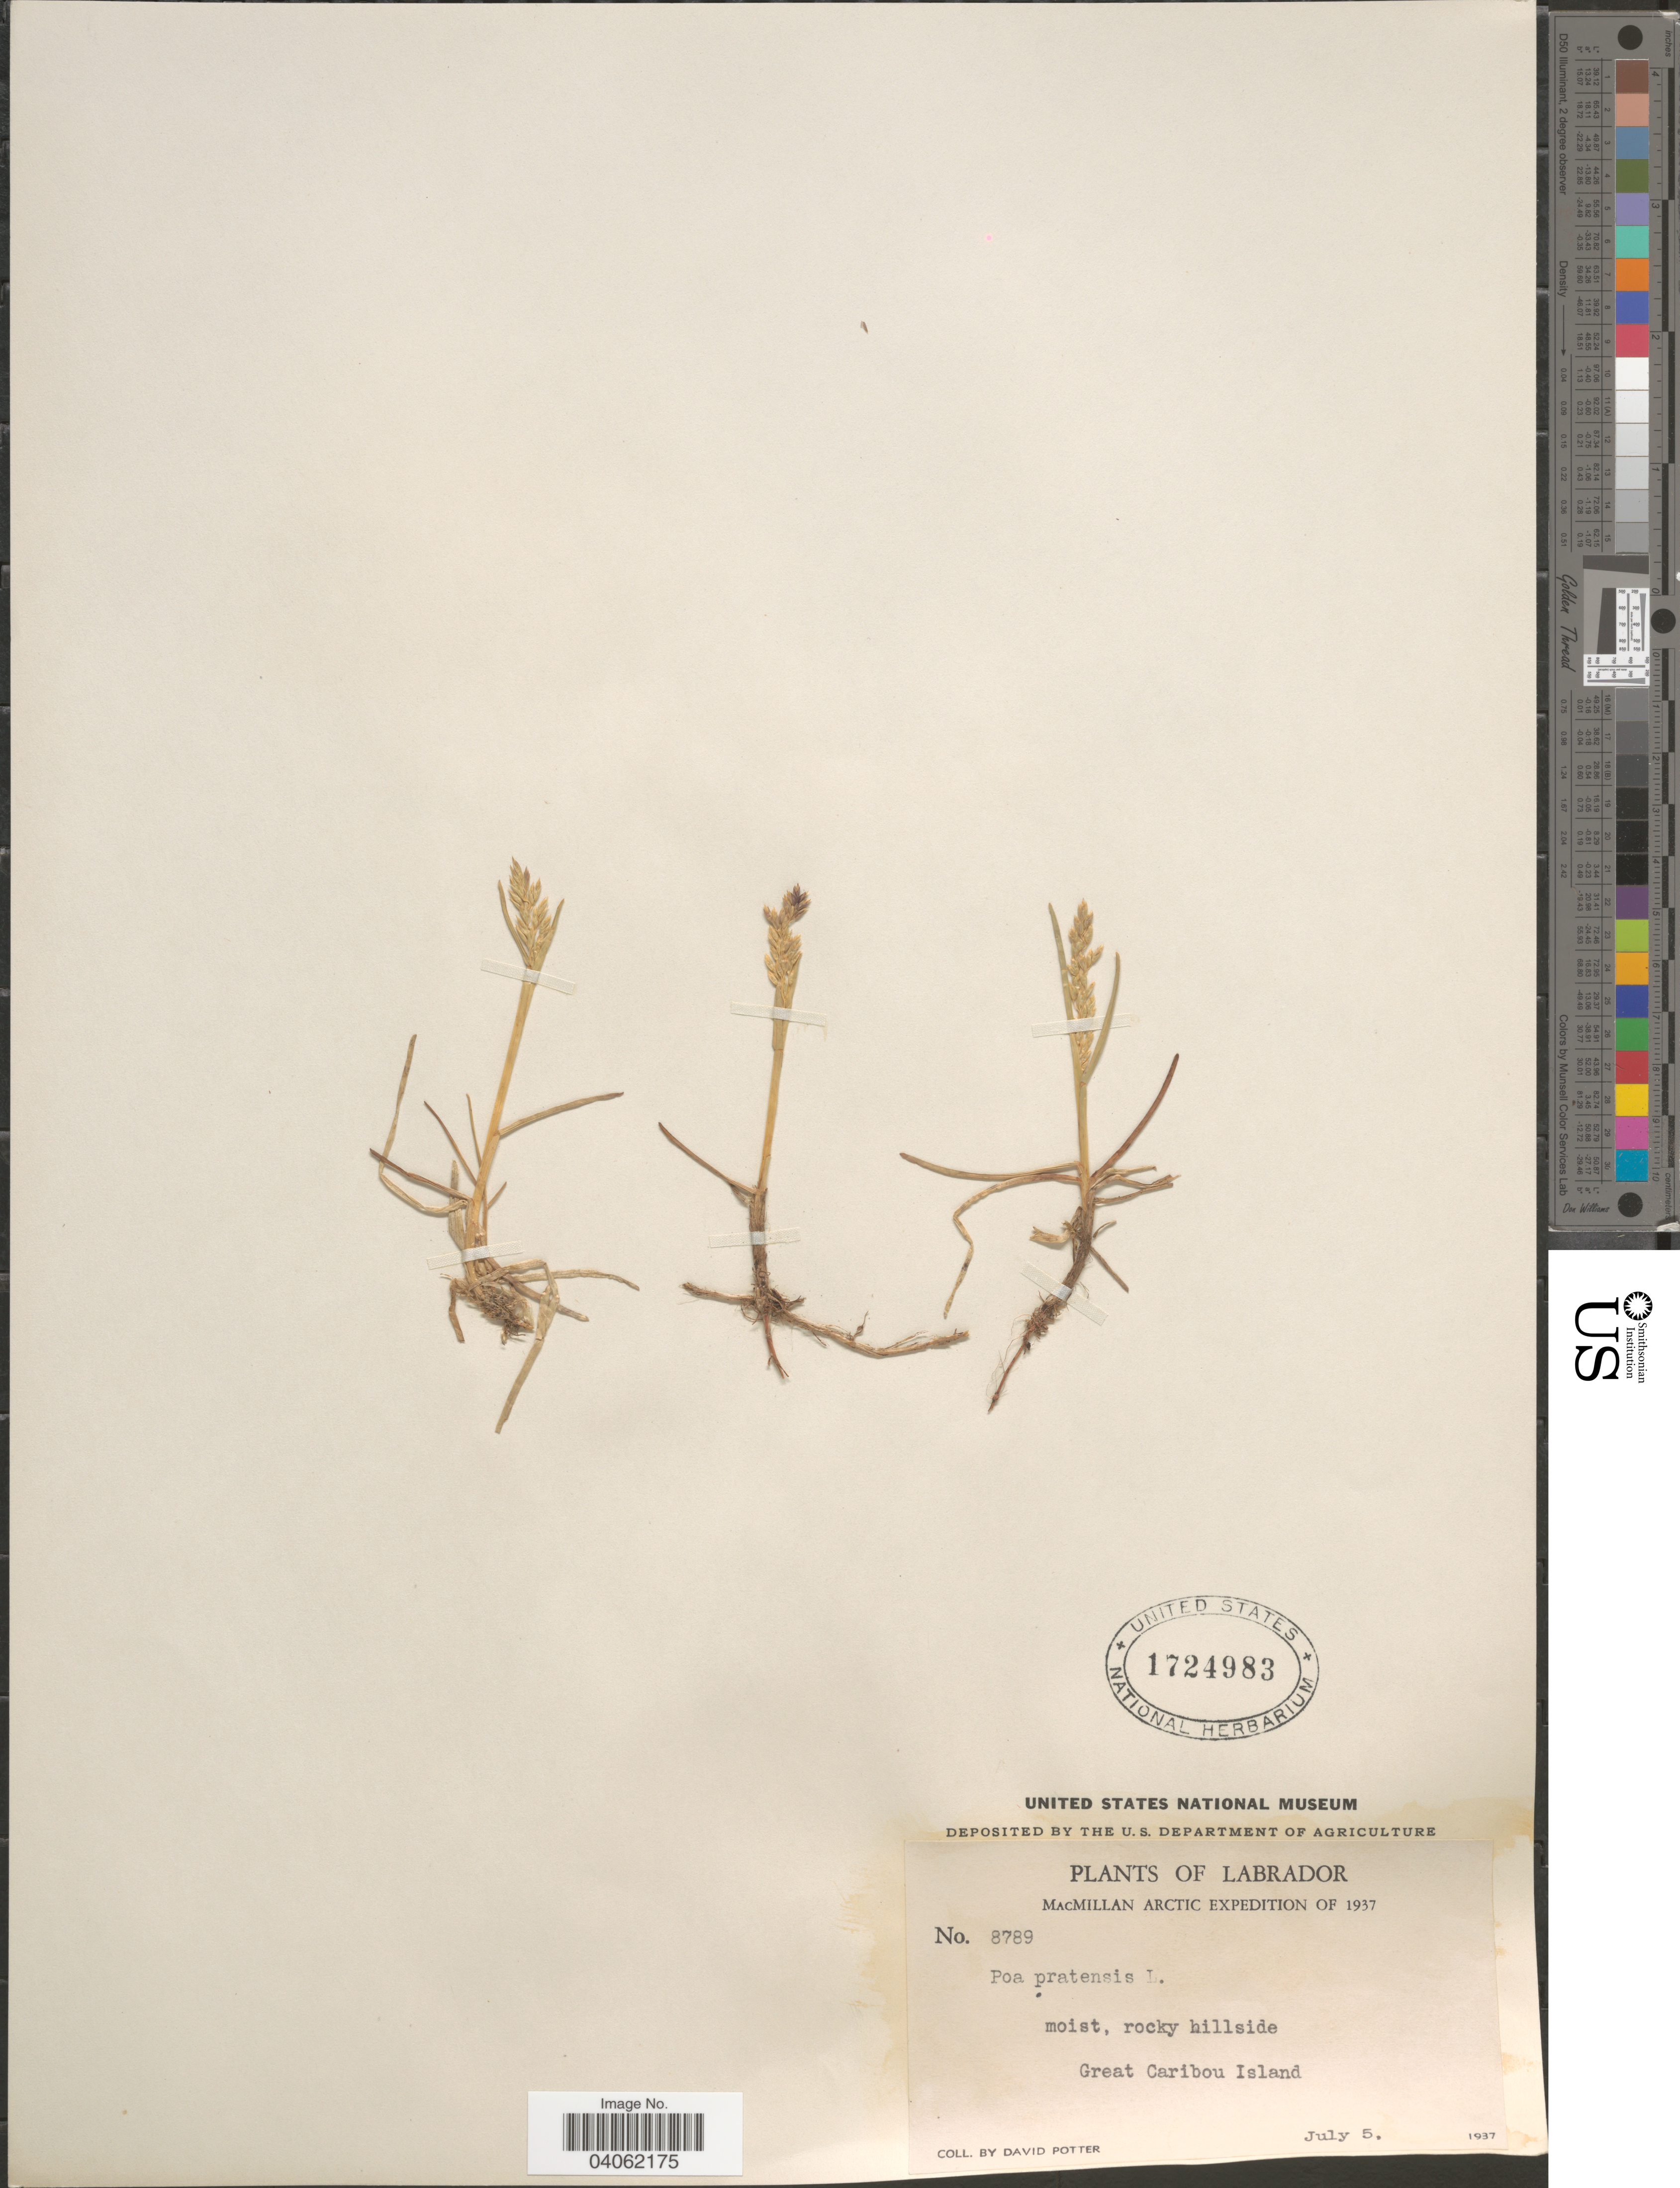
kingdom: Plantae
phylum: Tracheophyta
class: Liliopsida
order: Poales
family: Poaceae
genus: Poa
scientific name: Poa pratensis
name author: L.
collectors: D. Potter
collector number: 8789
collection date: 1937-07-05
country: Canada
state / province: Newfoundland and Labrador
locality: Labrador. Great Caribou Island.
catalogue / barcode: US 1724983